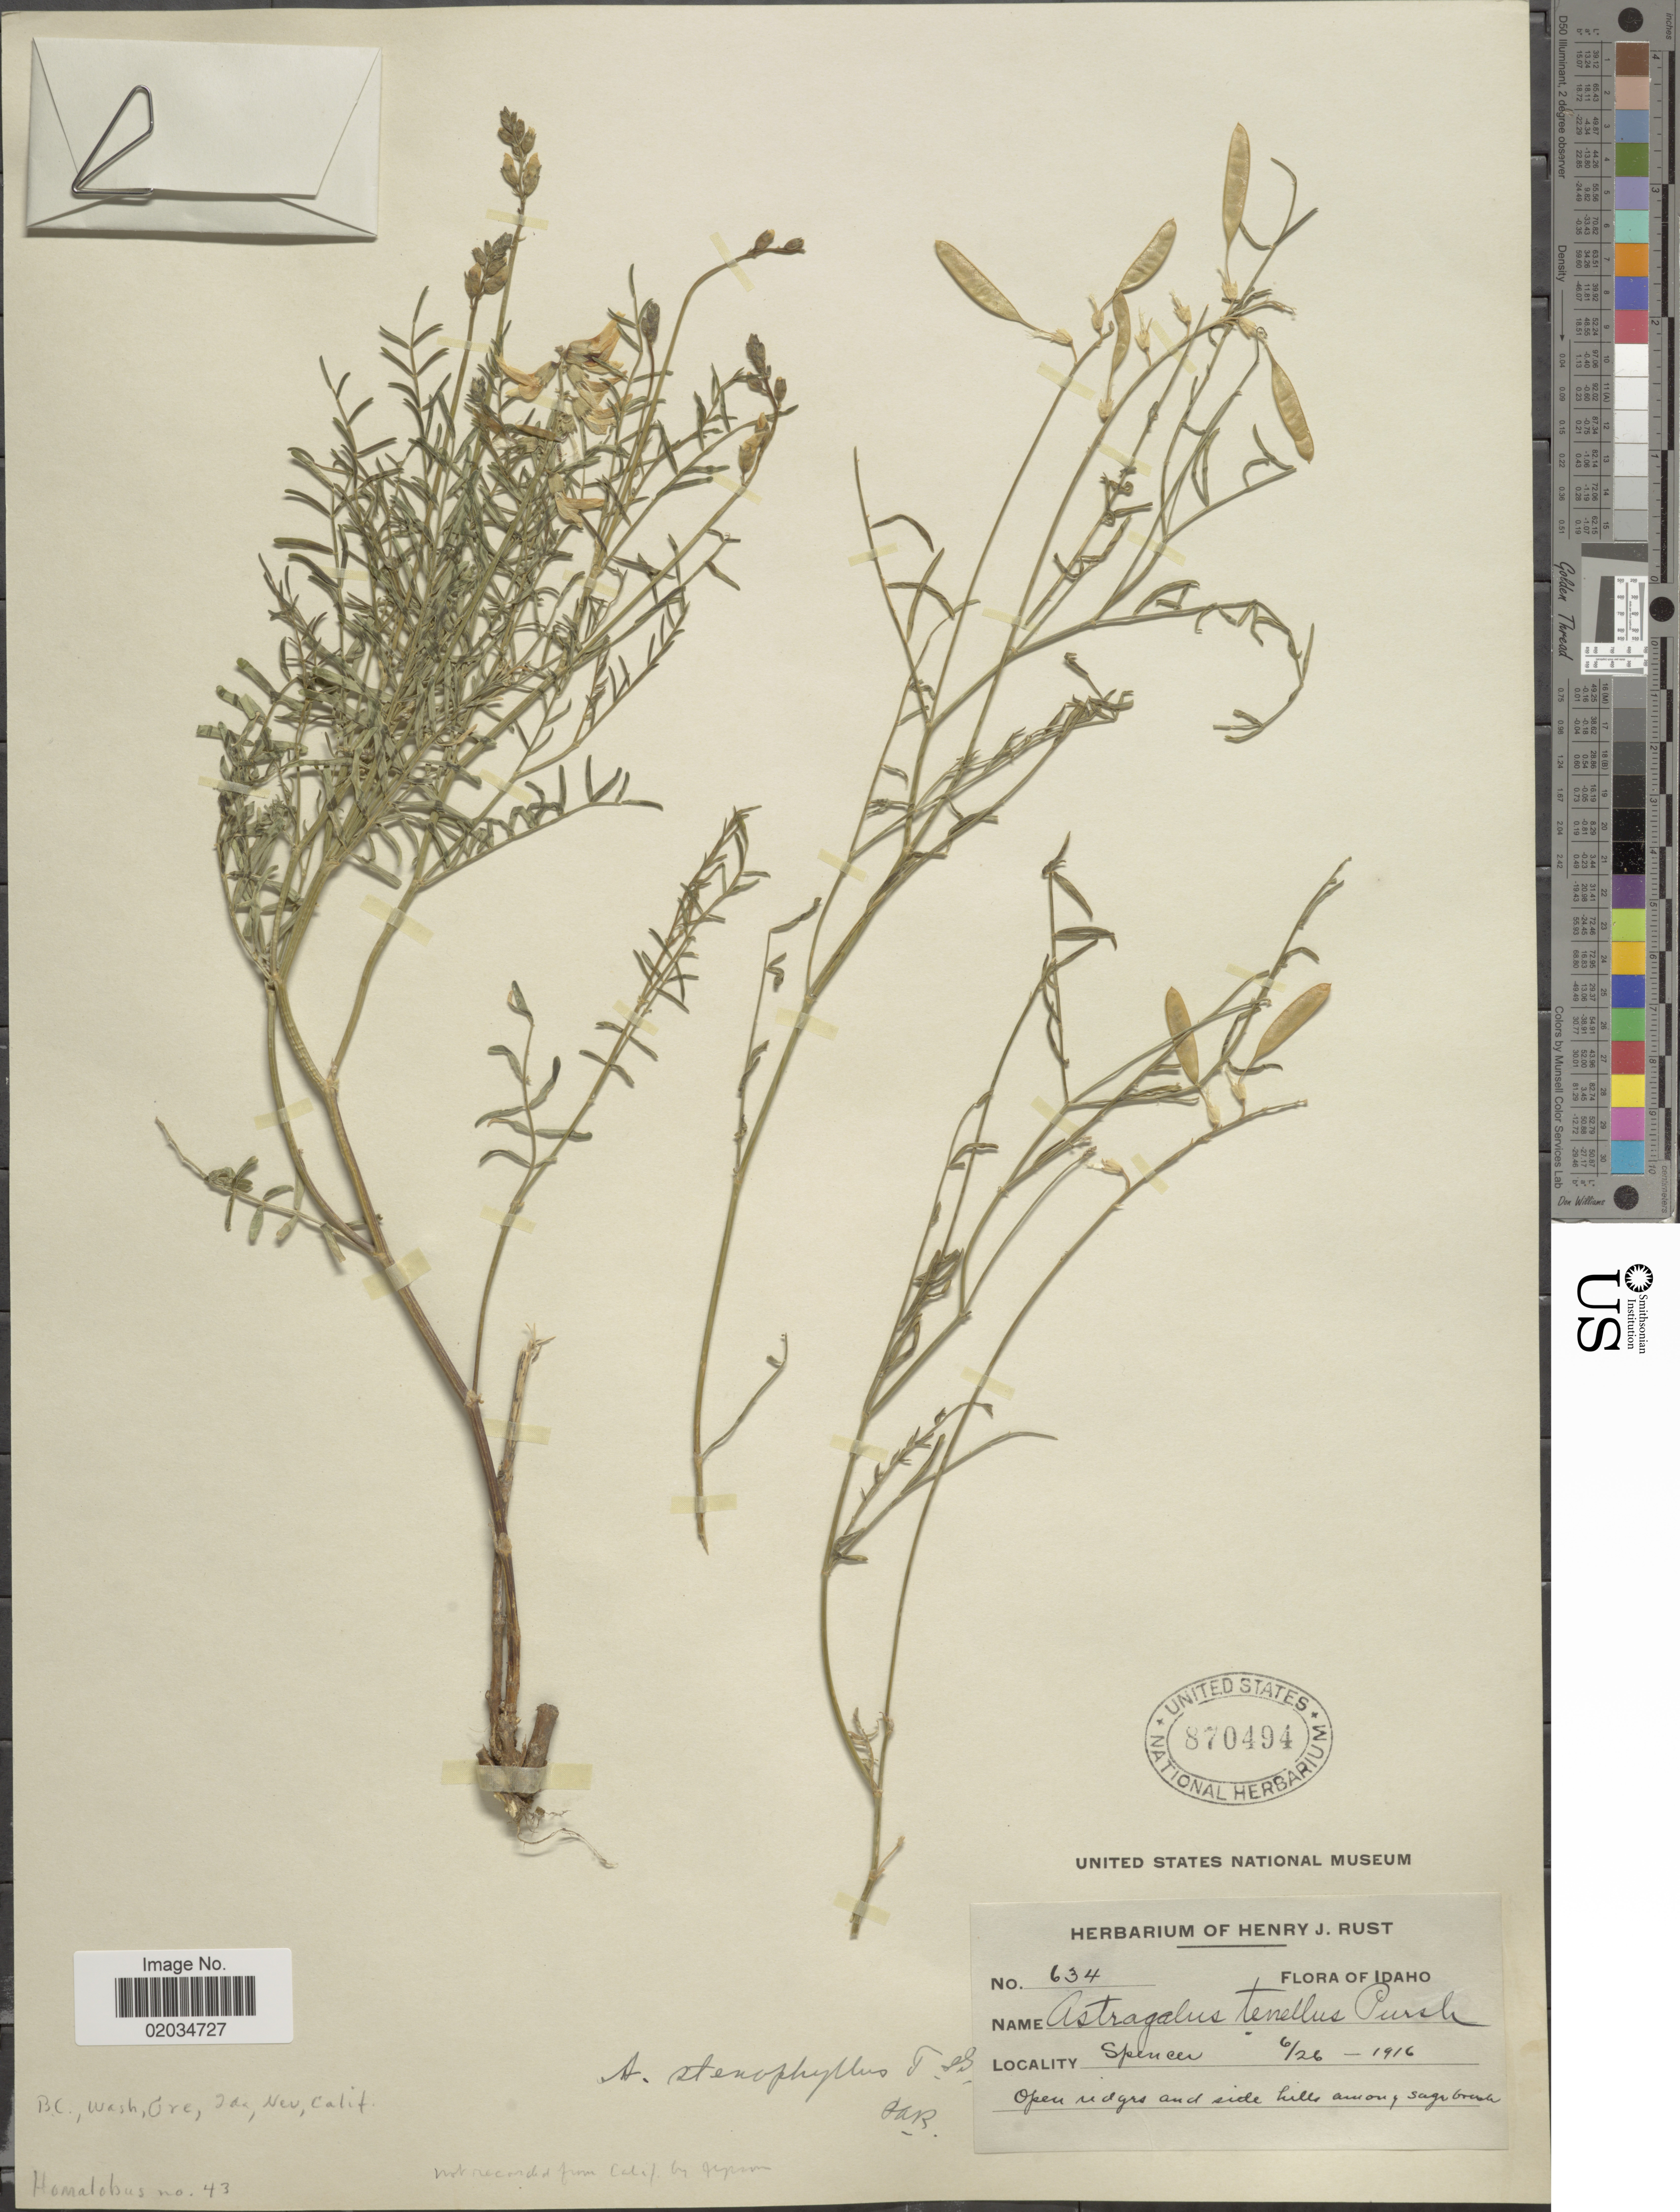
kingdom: Plantae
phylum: Tracheophyta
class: Magnoliopsida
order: Fabales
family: Fabaceae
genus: Astragalus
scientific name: Astragalus stenophyllus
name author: Torr. & A. Gray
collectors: ex herb. Henry J. Rust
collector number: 634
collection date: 1916-06-26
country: United States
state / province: Idaho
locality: Spencer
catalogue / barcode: US 870494